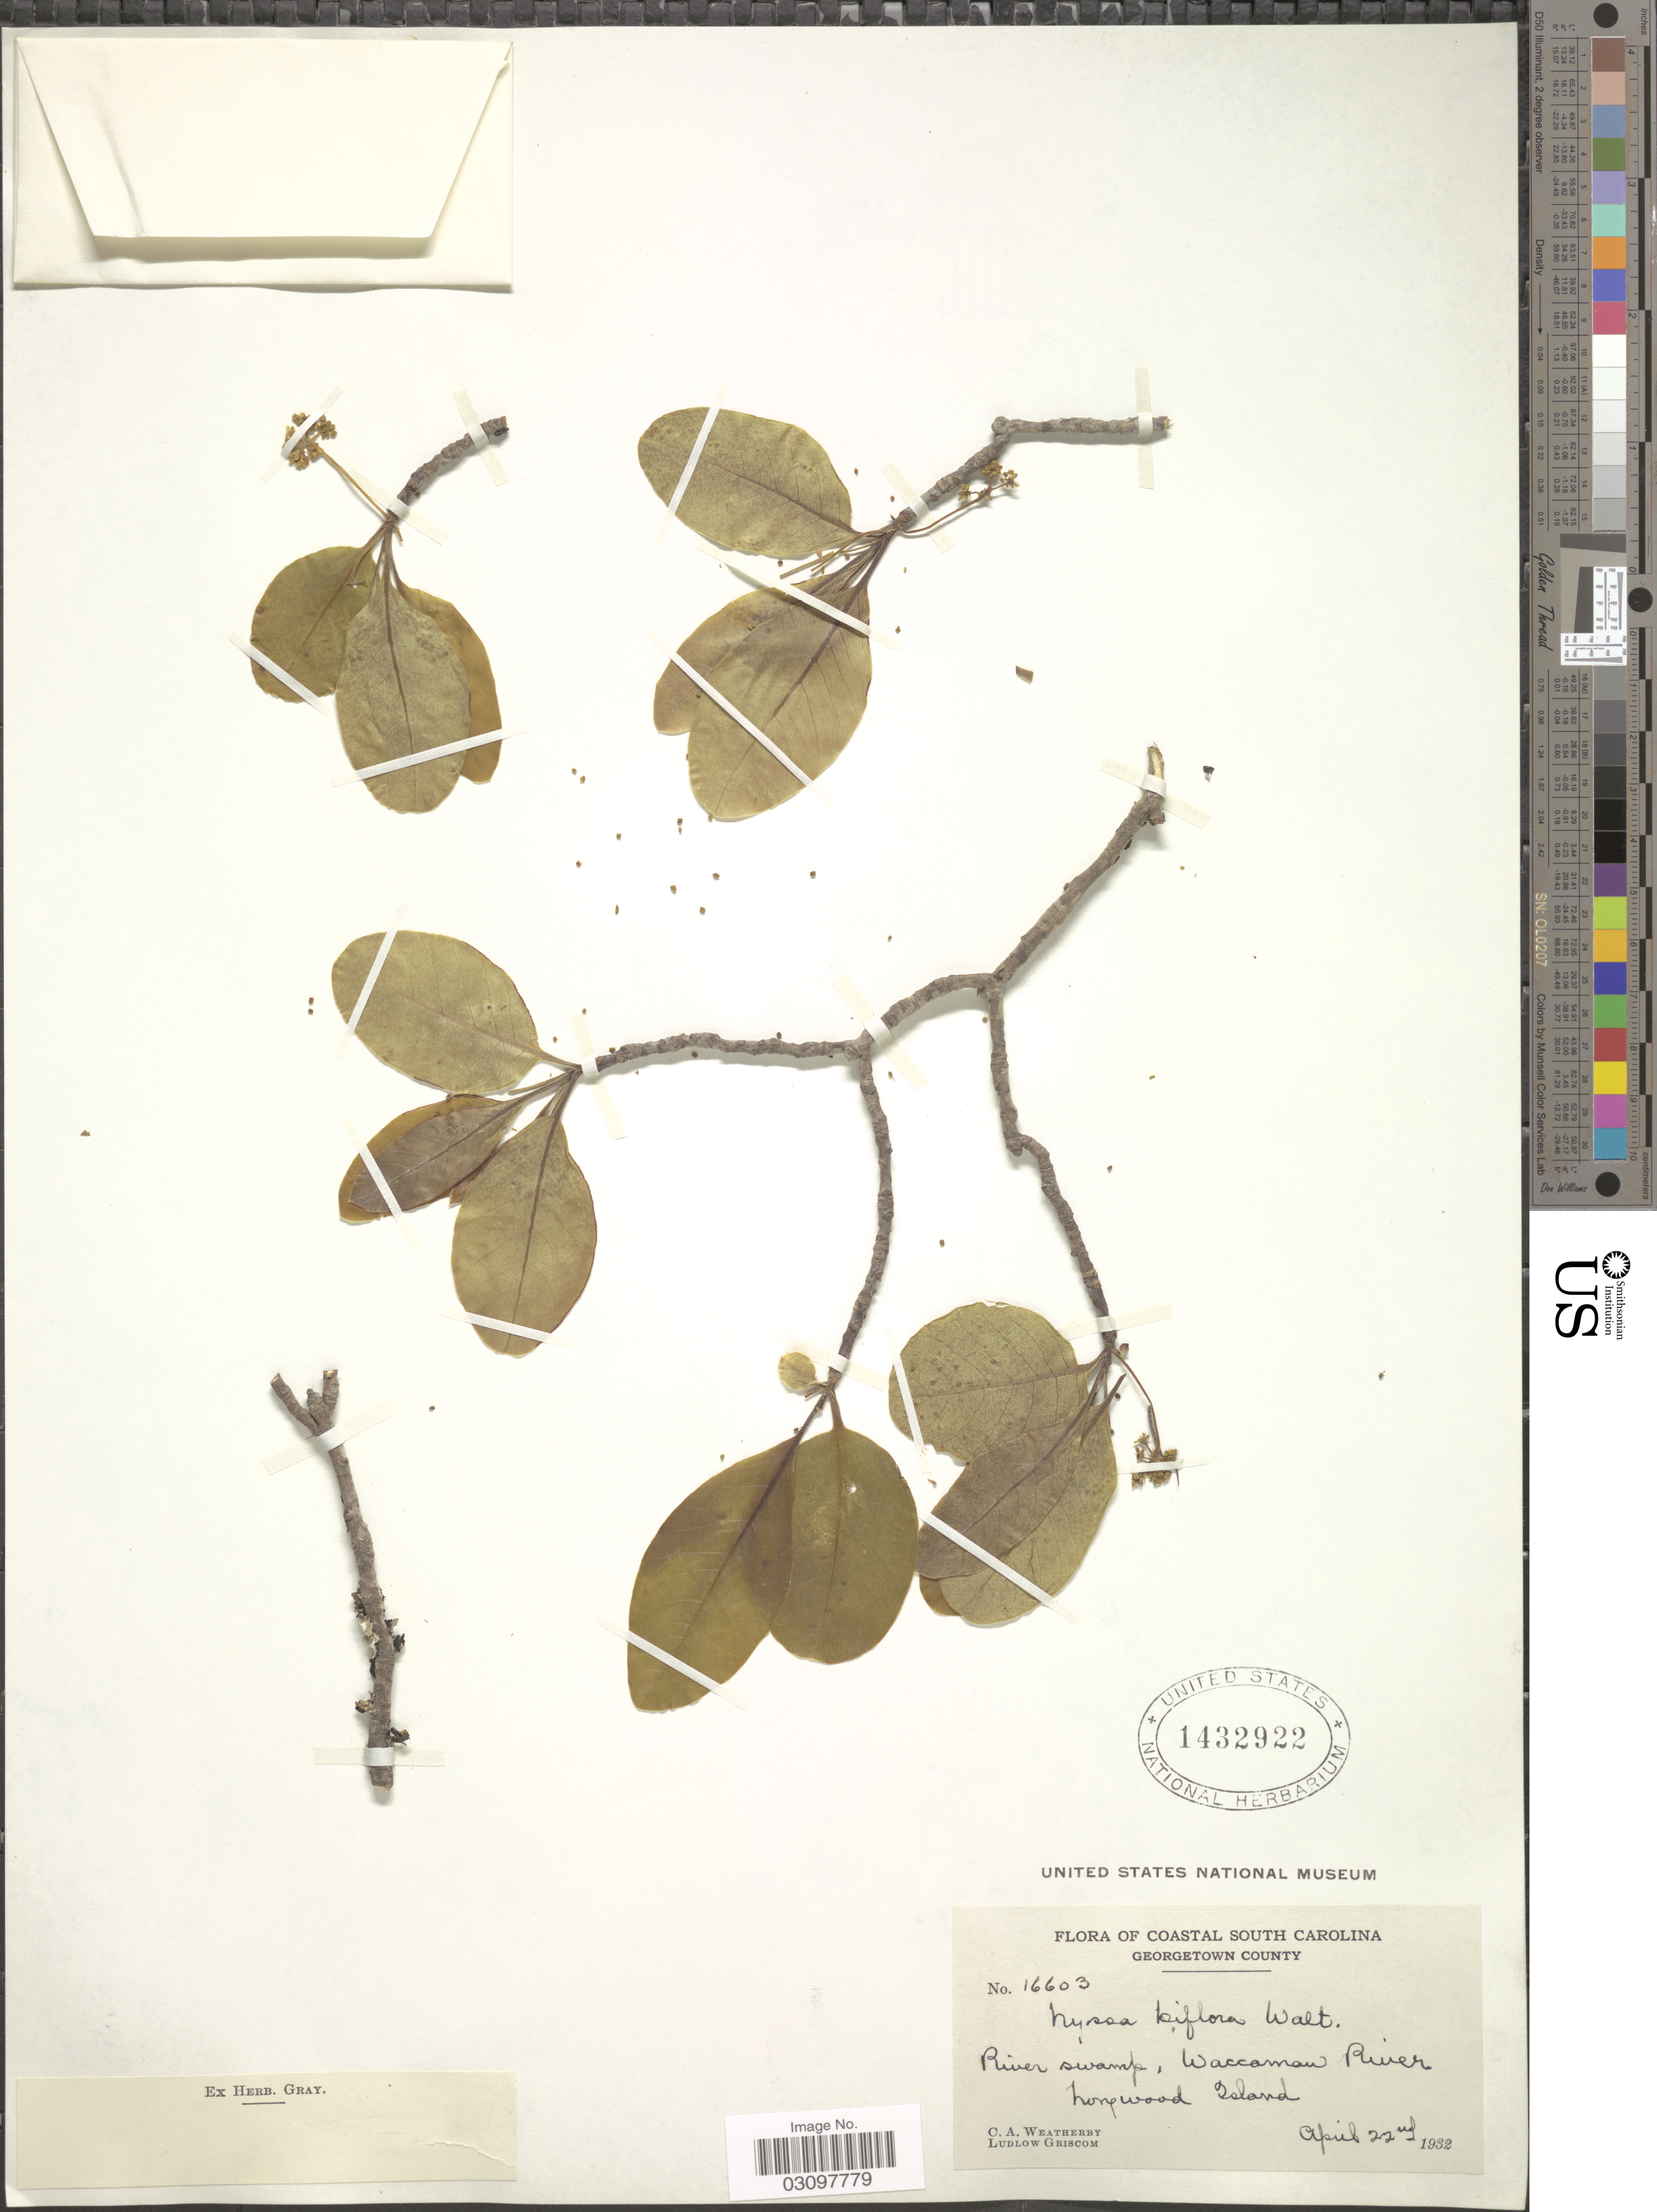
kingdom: Plantae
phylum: Tracheophyta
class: Magnoliopsida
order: Cornales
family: Nyssaceae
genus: Nyssa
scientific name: Nyssa biflora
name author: Walter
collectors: C. A. Weatherby & L. Griscom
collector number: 16603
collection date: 1932-04-22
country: United States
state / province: South Carolina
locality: Coastal South Carolina. Georgetown County. River swamp, Waccaman River. Longwood Island.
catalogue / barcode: US 1432922